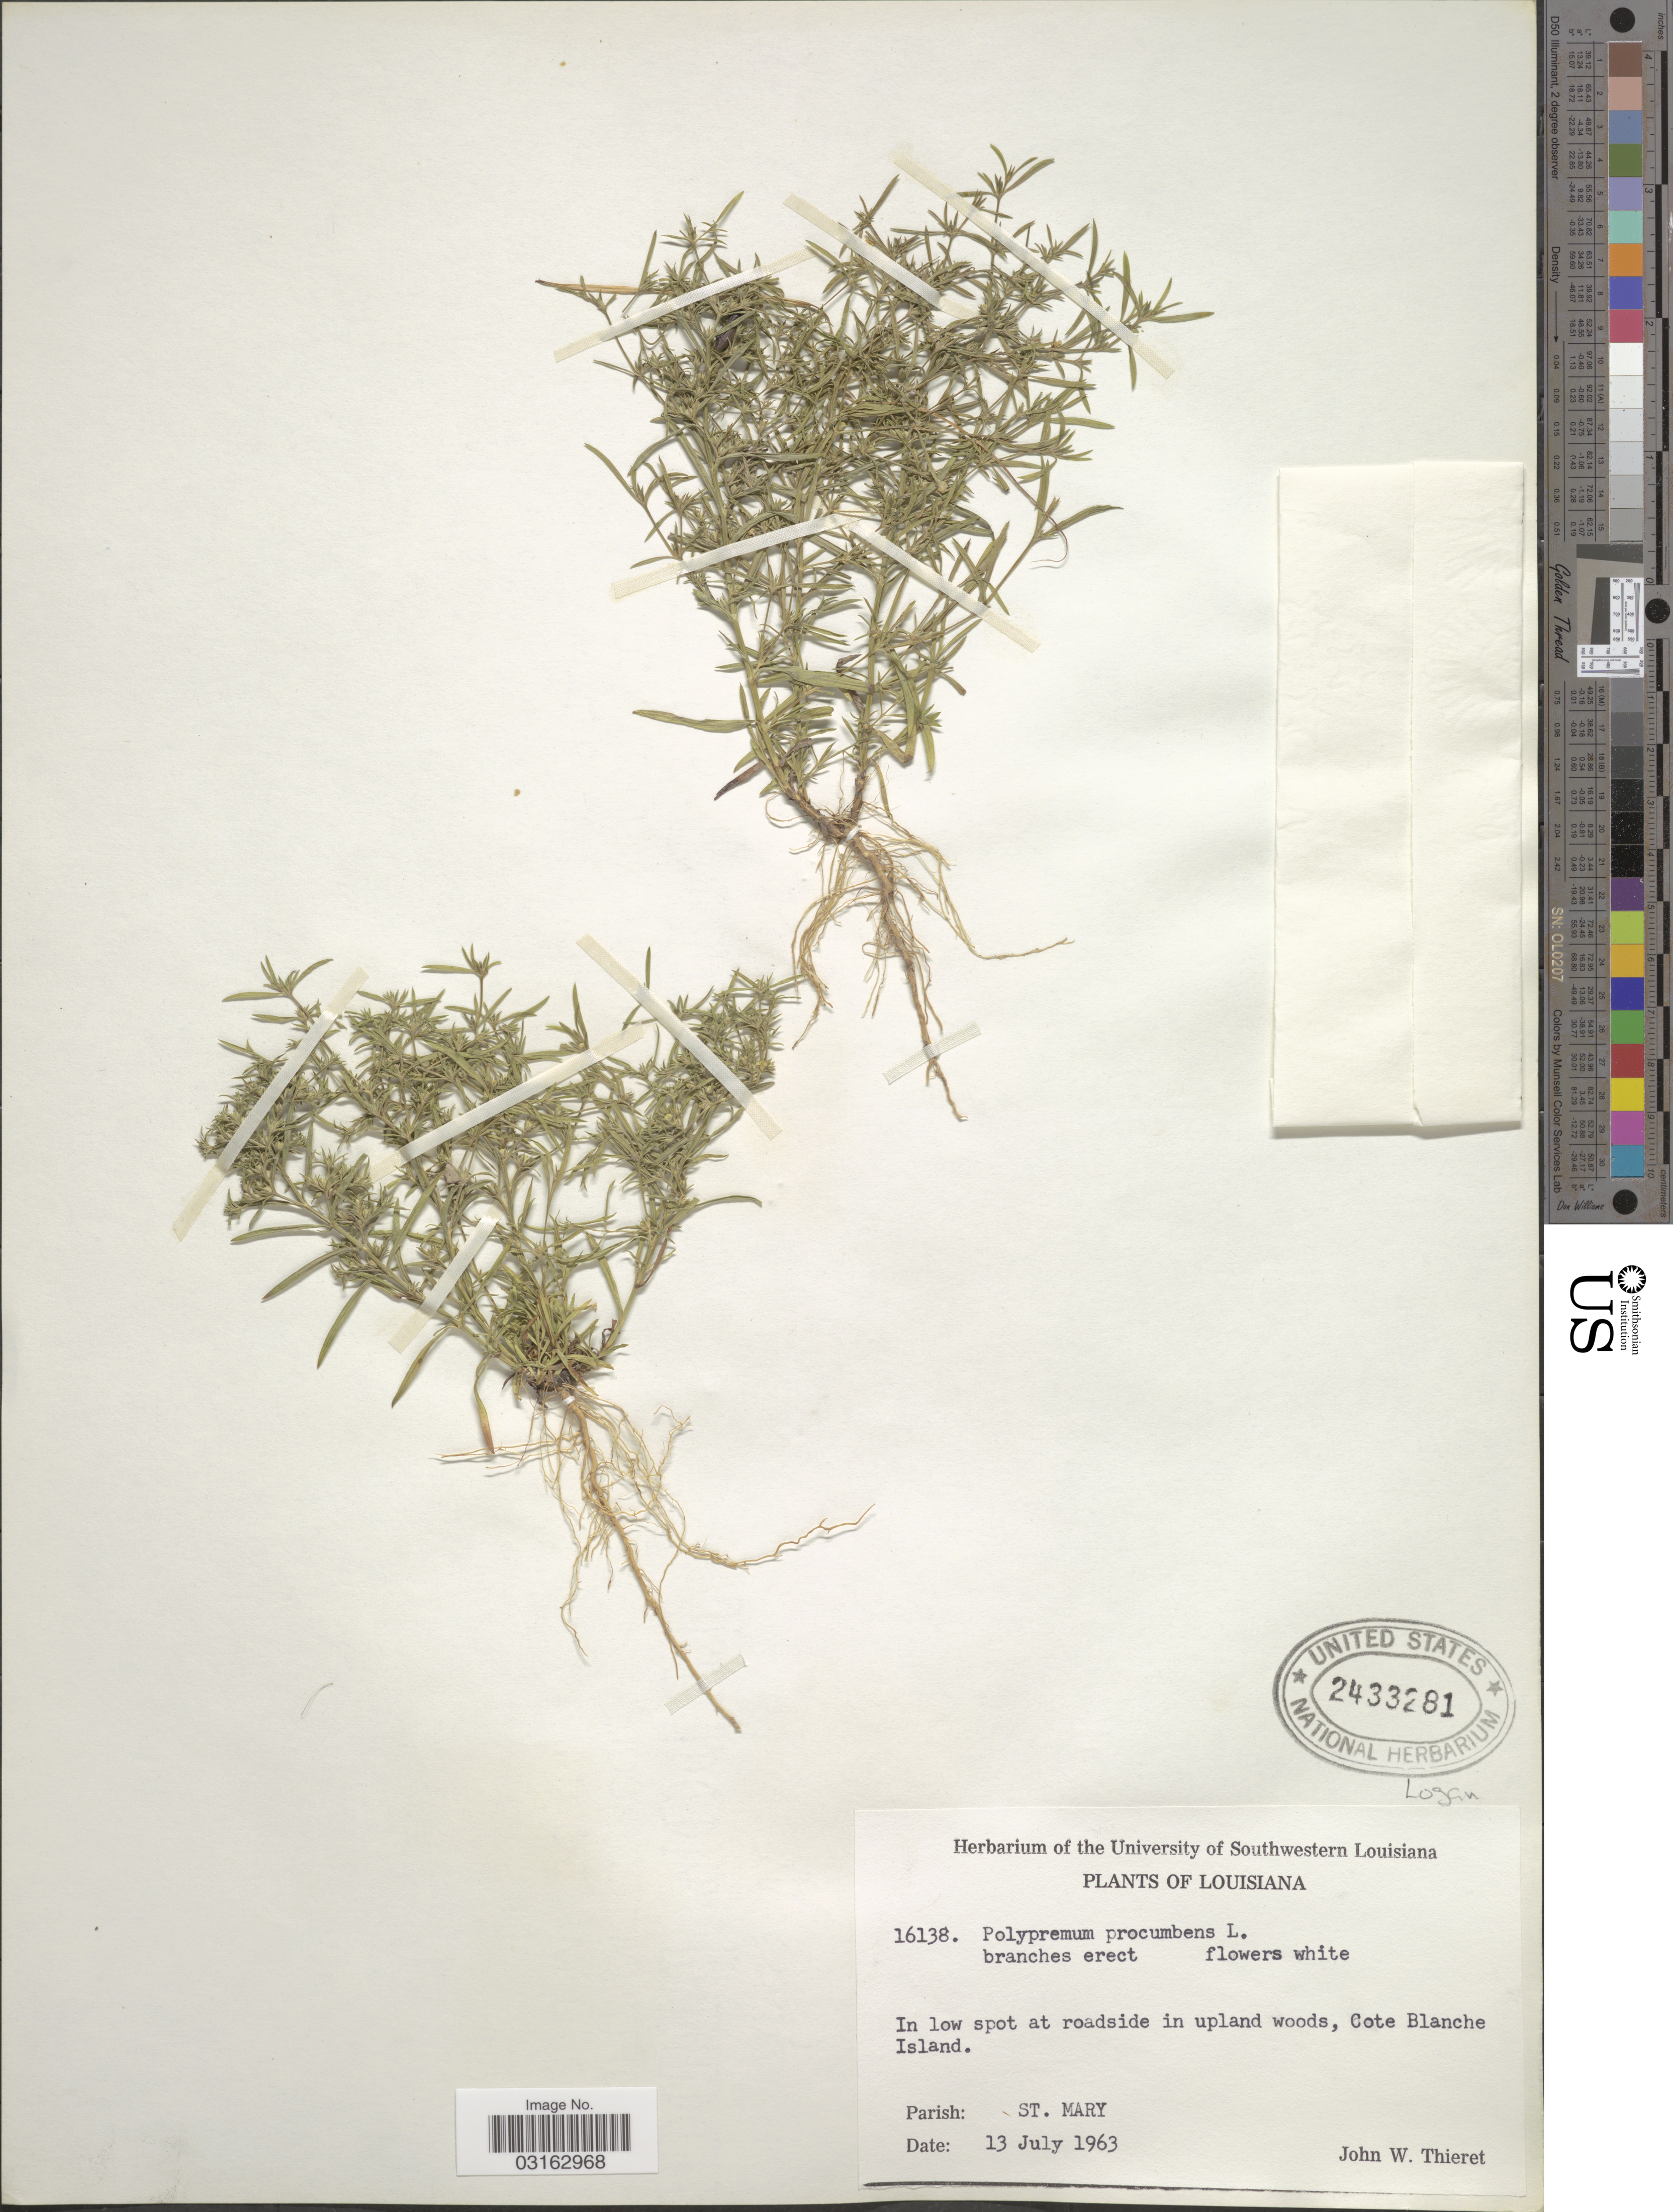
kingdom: Plantae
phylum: Tracheophyta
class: Magnoliopsida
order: Lamiales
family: Tetrachondraceae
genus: Polypremum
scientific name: Polypremum procumbens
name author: L.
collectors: J. W. Thieret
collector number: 16138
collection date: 1963-07-13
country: United States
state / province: Louisiana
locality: In low spot at roadside in upland woods, Cote Blanche Island.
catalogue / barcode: US 2433281